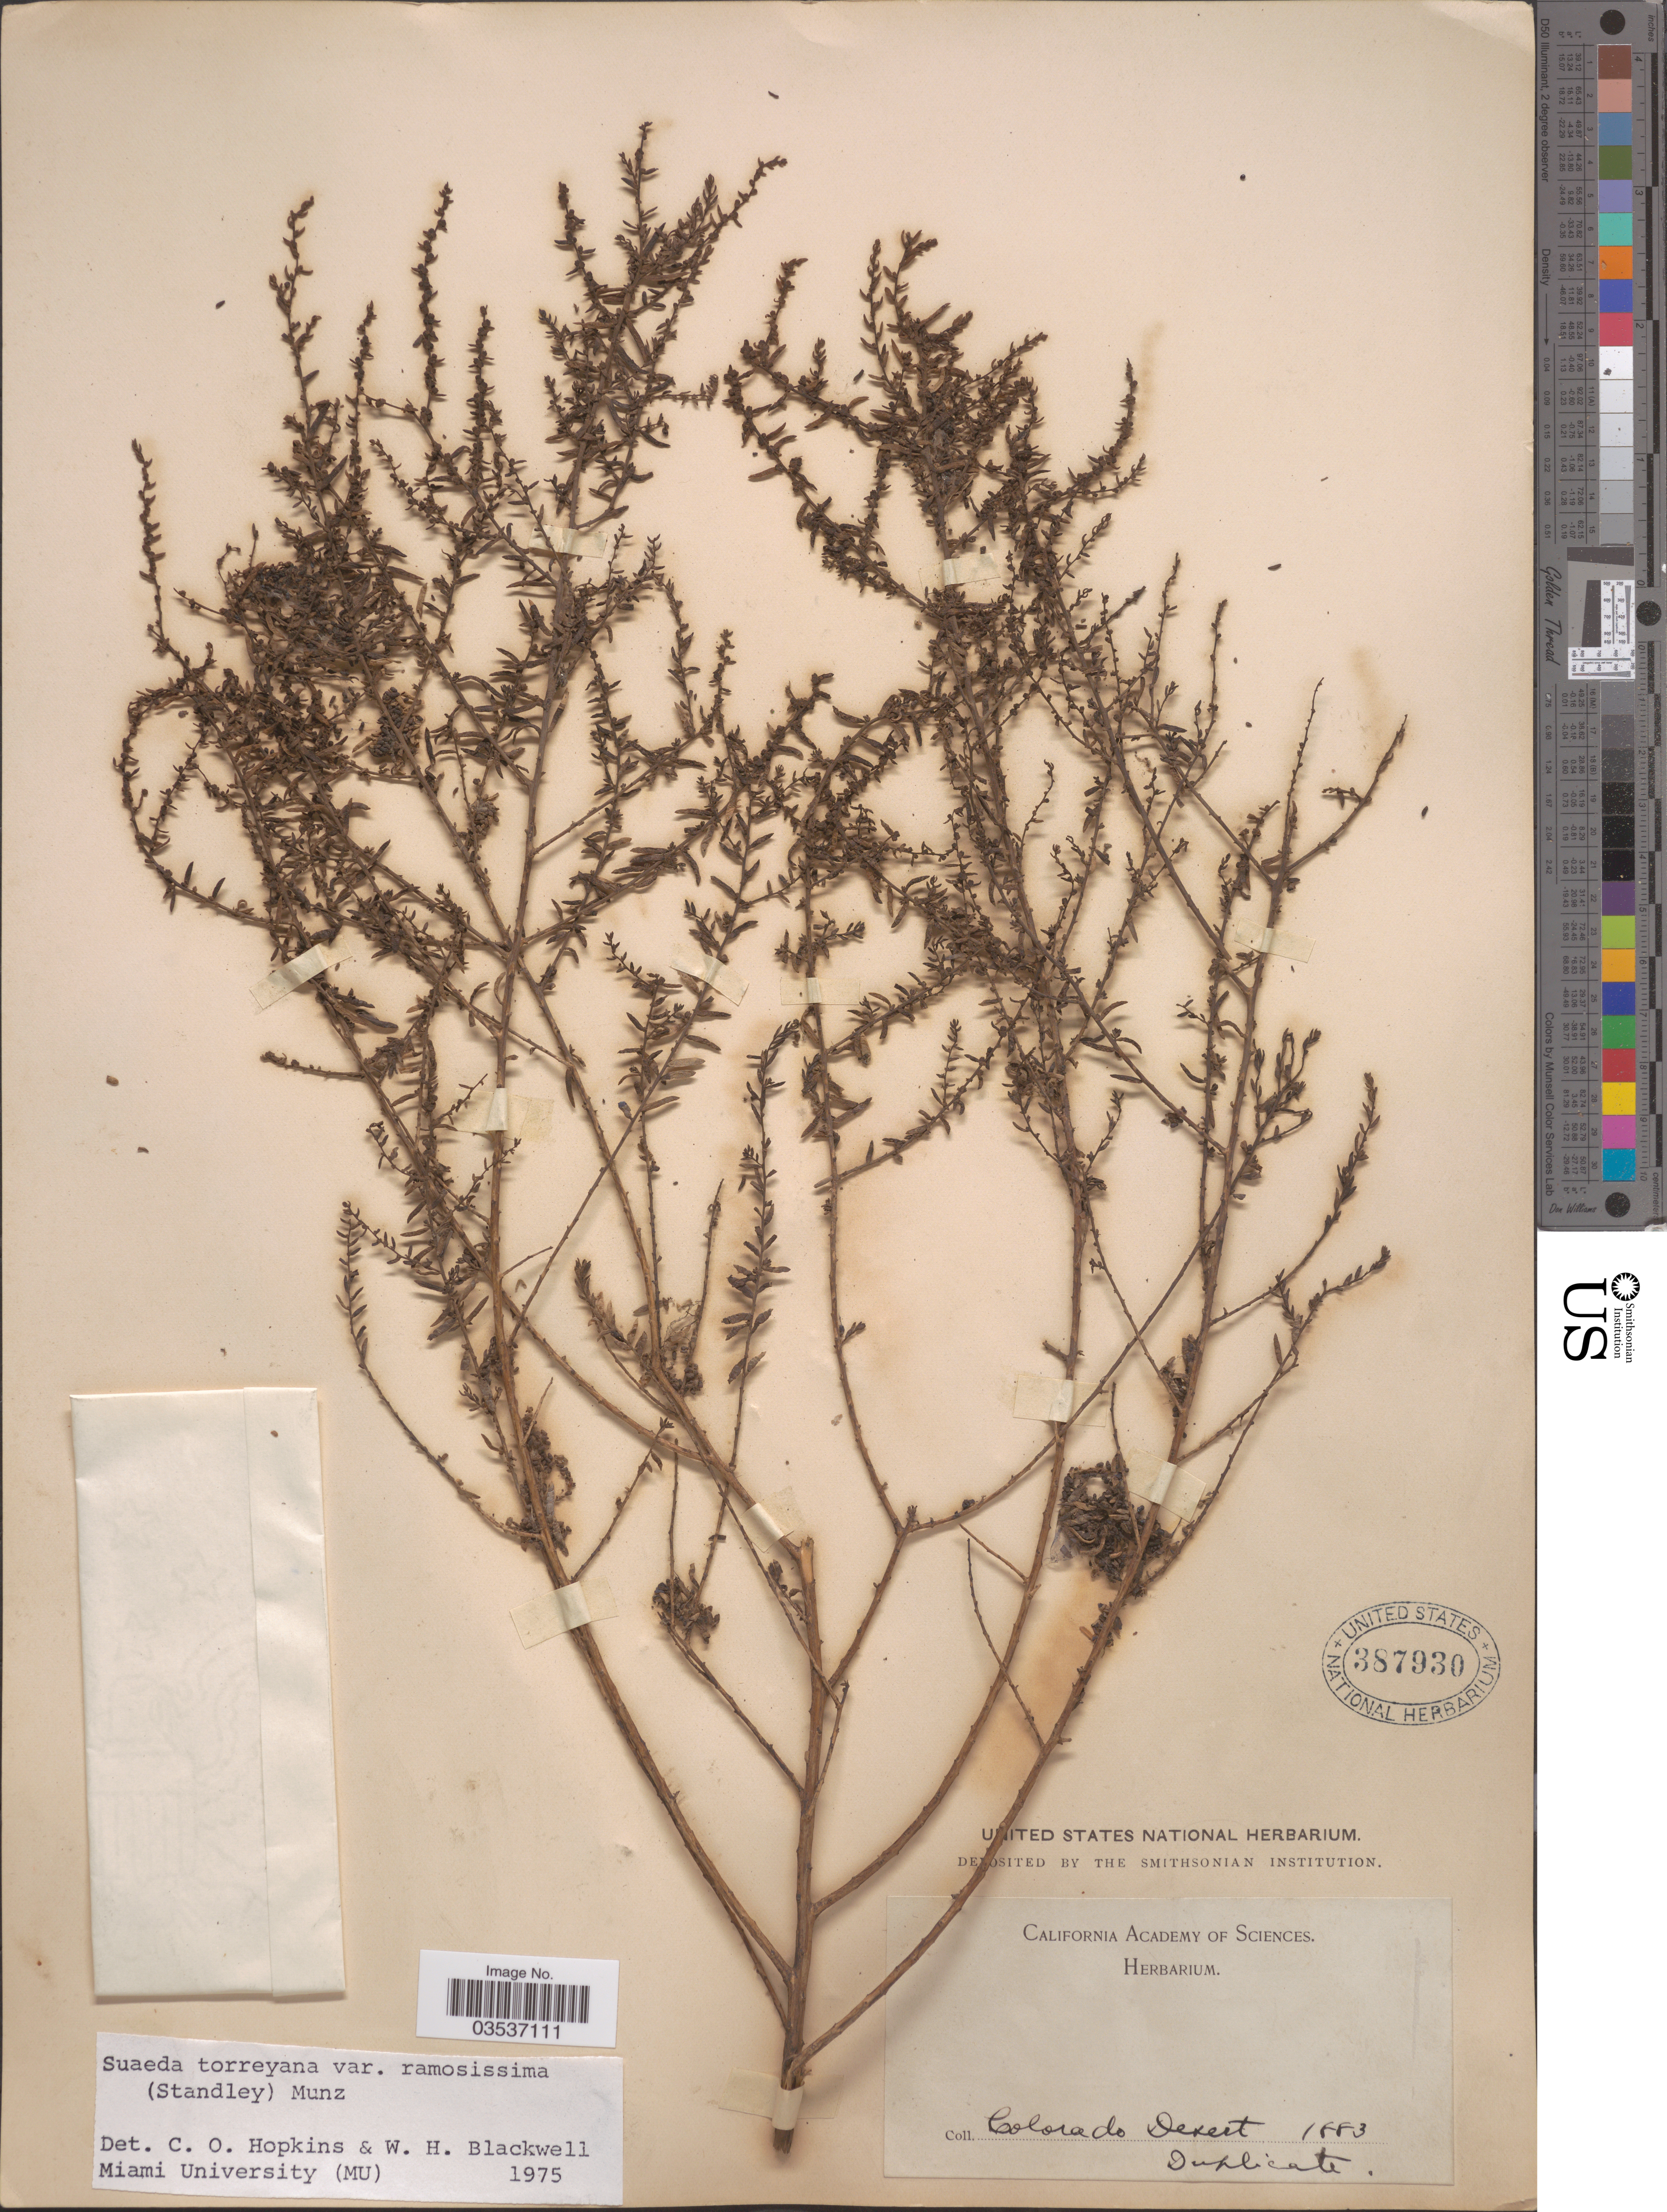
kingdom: Plantae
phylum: Tracheophyta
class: Magnoliopsida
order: Caryophyllales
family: Amaranthaceae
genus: Suaeda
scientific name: Suaeda torreyana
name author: S. Watson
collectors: California Academy of Sciences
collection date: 1883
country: United States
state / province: Colorado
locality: Colorado Desert.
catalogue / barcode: US 387930